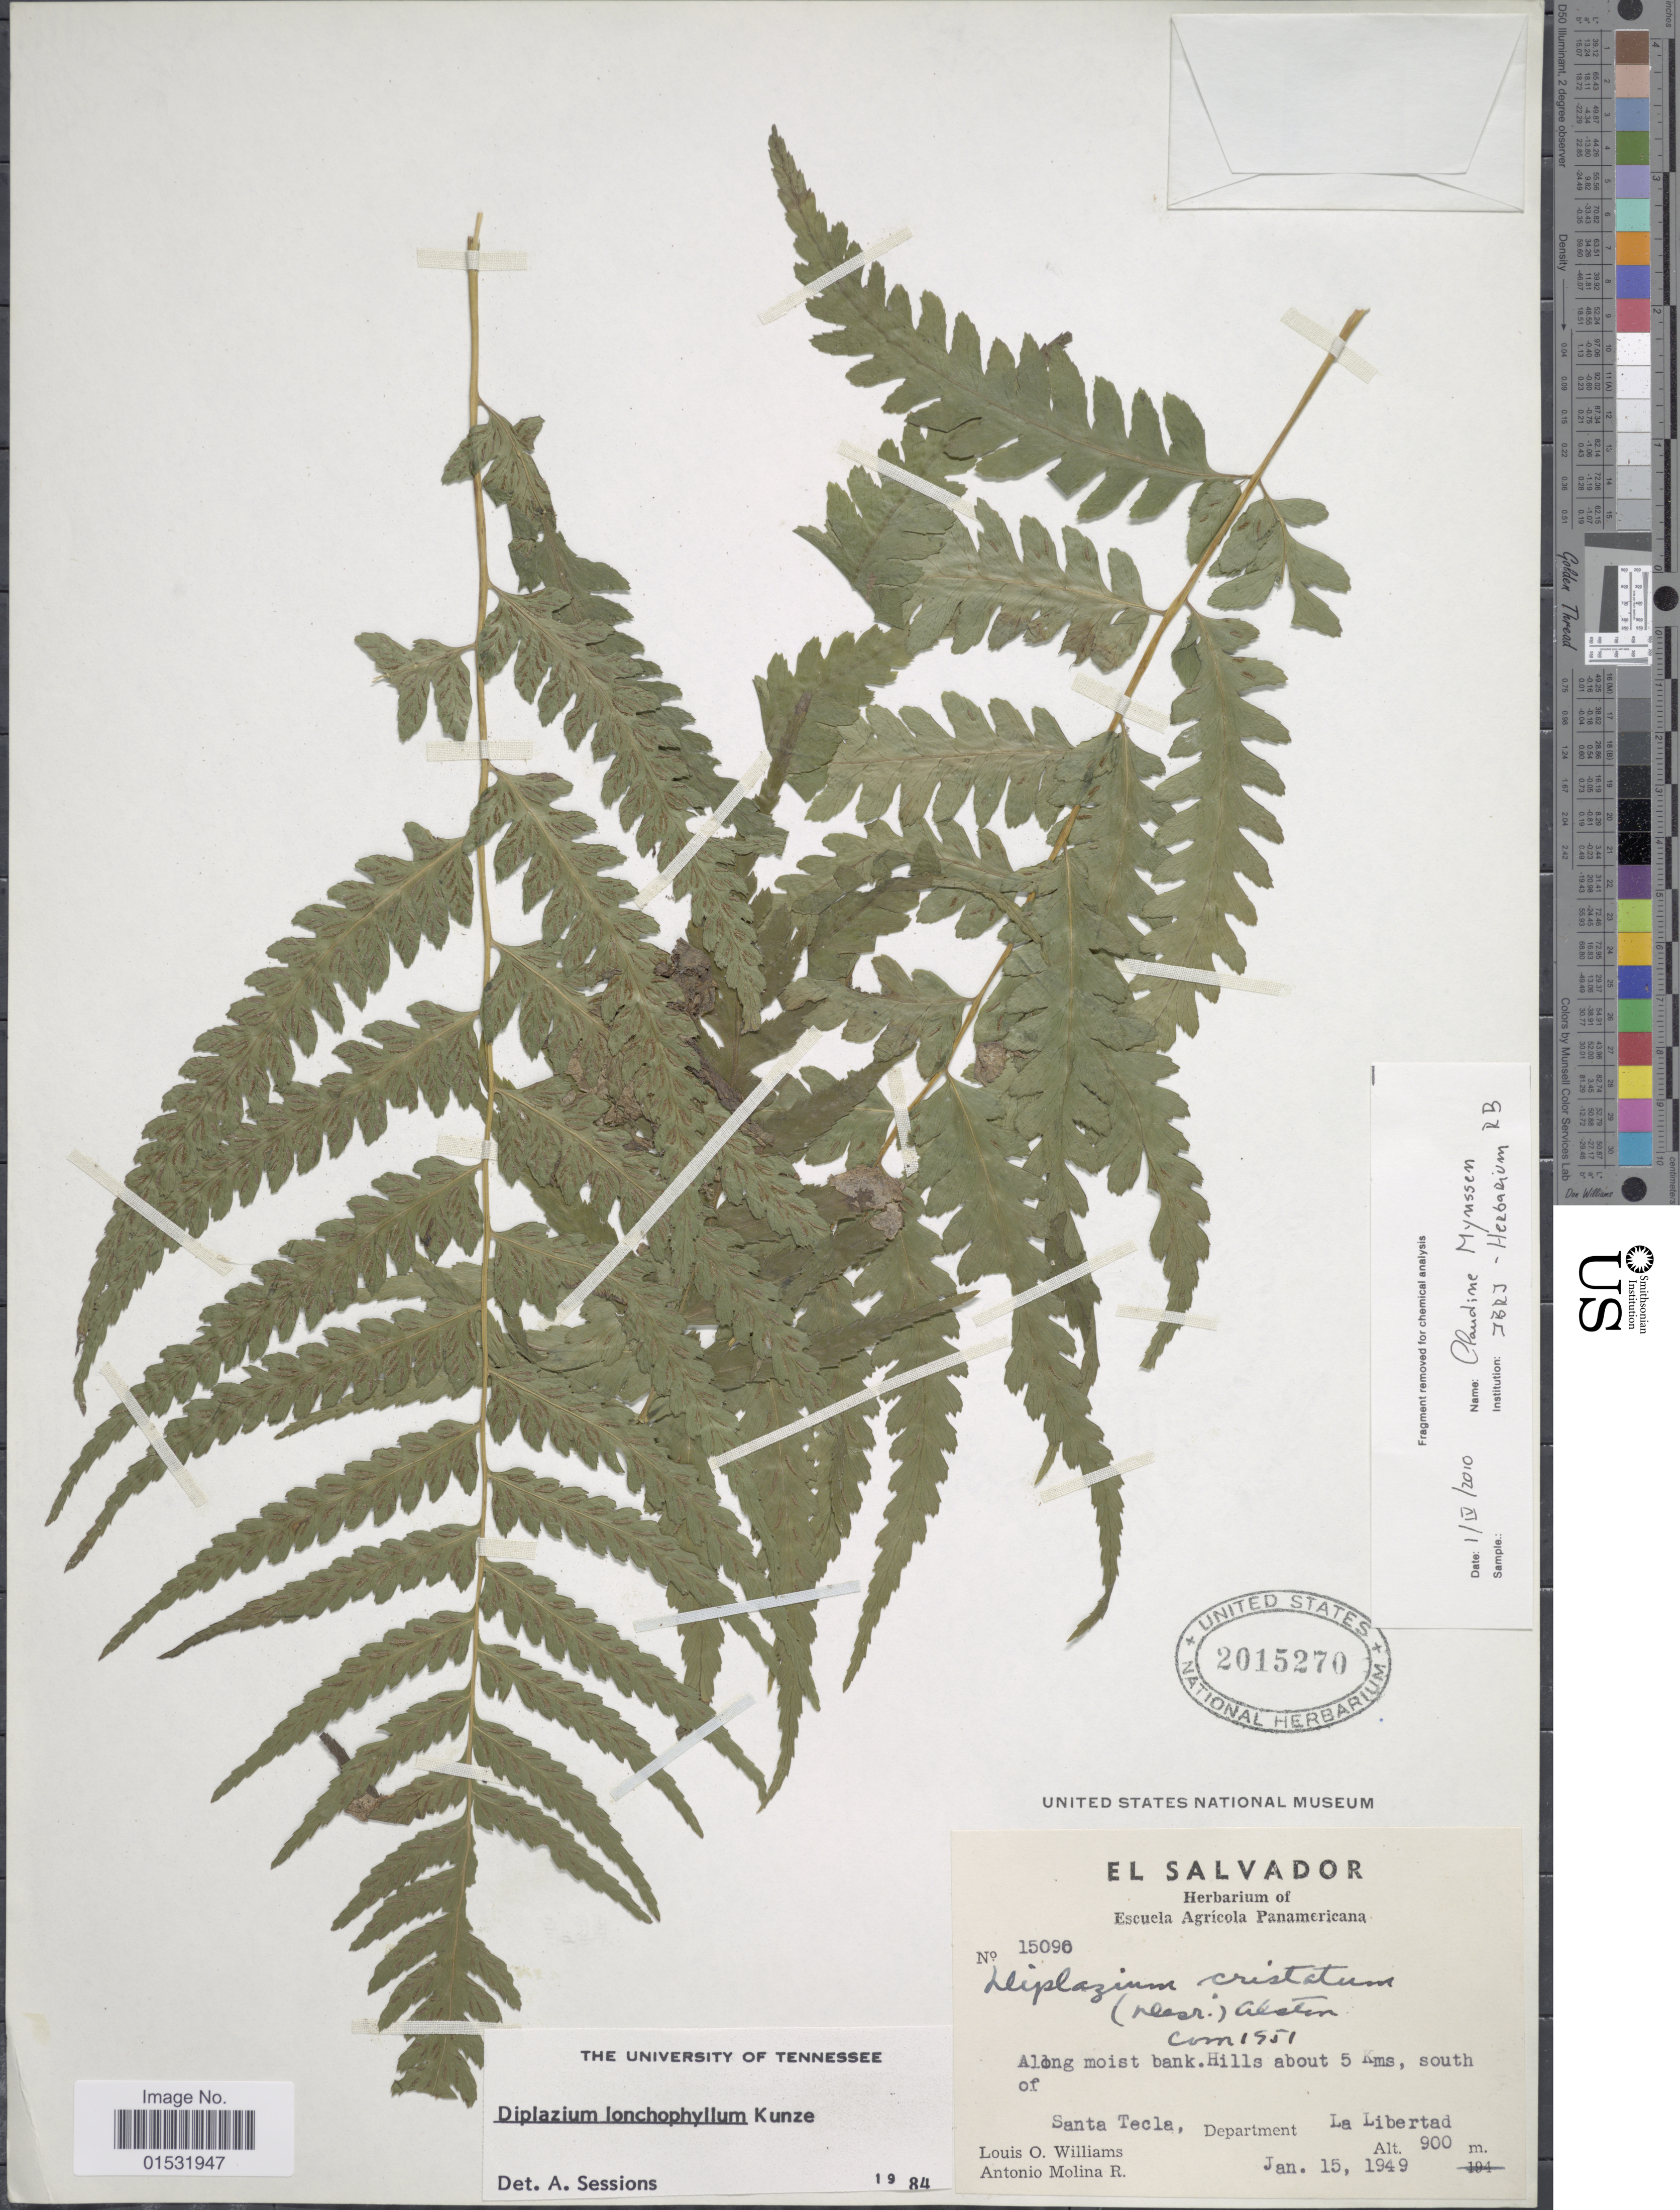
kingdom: Plantae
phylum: Tracheophyta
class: Polypodiopsida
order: Polypodiales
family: Athyriaceae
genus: Diplazium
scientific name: Diplazium lonchophyllum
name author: Kunze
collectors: L. O. Williams & A. Molina R.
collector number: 15096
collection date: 1949-01-15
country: El Salvador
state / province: La Libertad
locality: Hills about 5 Kms, south of Santa Tecla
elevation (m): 900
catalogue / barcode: US 2015270